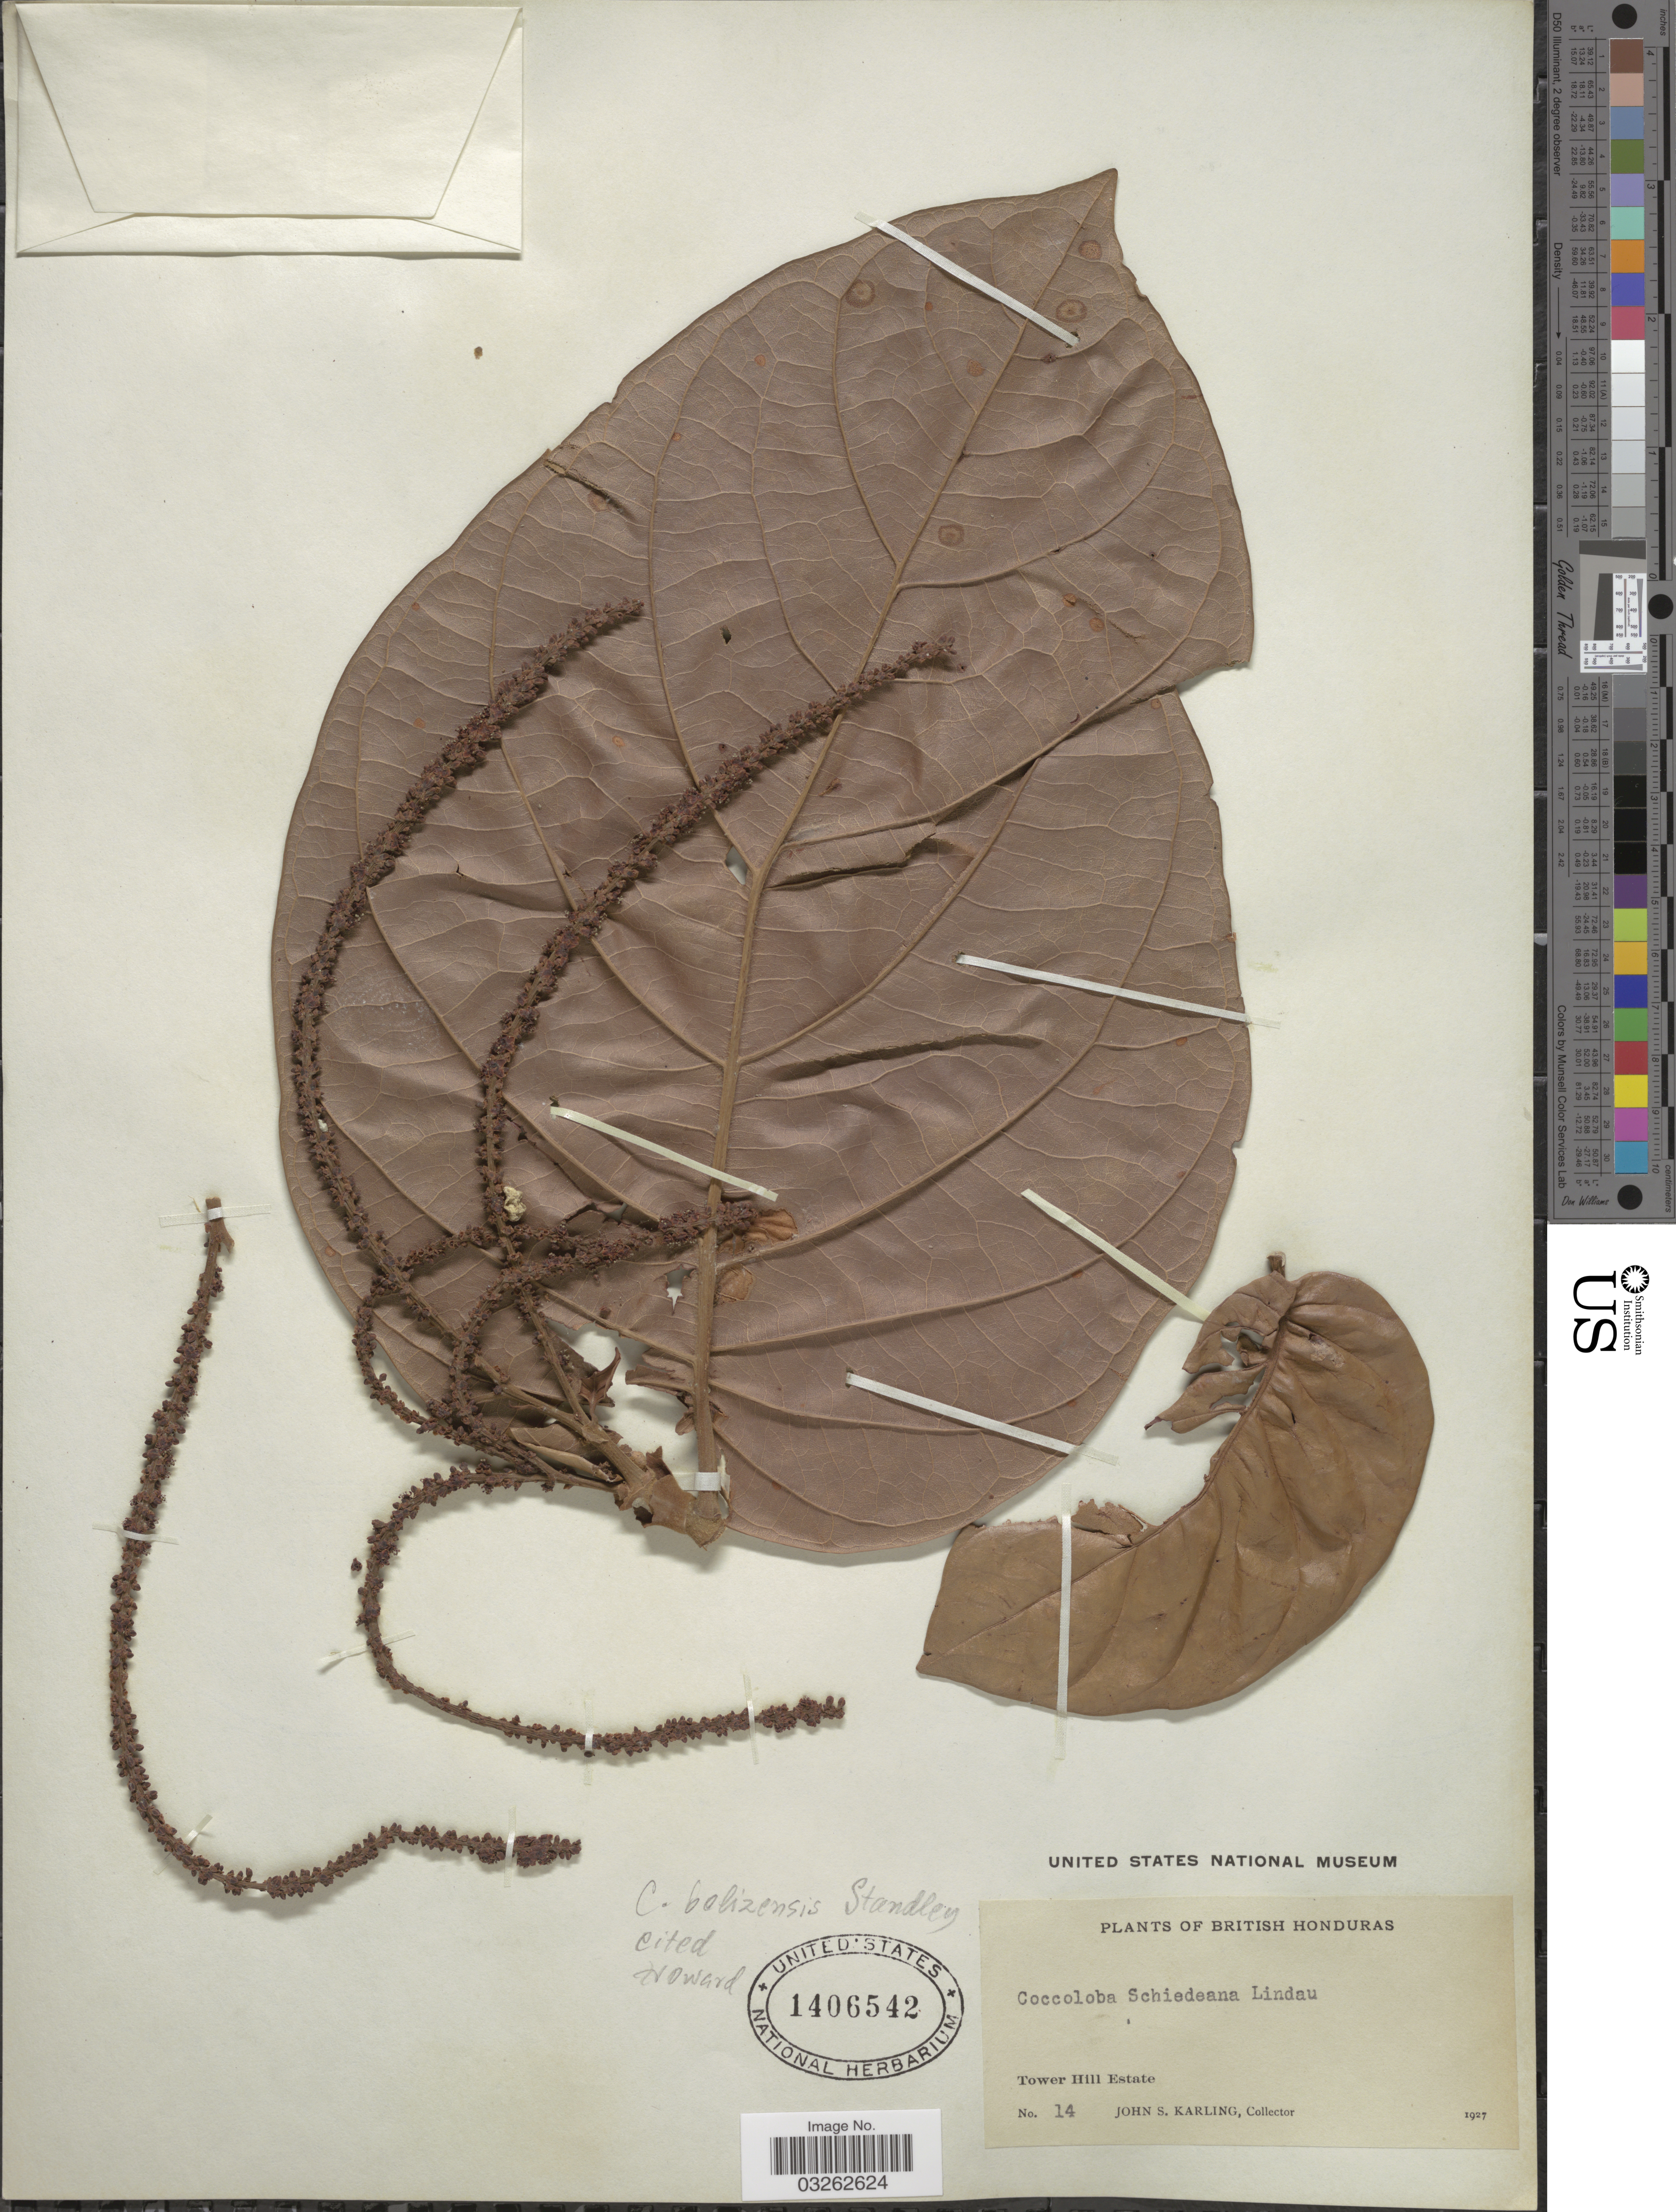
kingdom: Plantae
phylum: Tracheophyta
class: Magnoliopsida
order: Caryophyllales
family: Polygonaceae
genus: Coccoloba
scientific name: Coccoloba belizensis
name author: Standl.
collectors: J. Karling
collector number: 14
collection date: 1927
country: Belize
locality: Tower Hill Estate. British Honduras.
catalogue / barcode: US 1406542